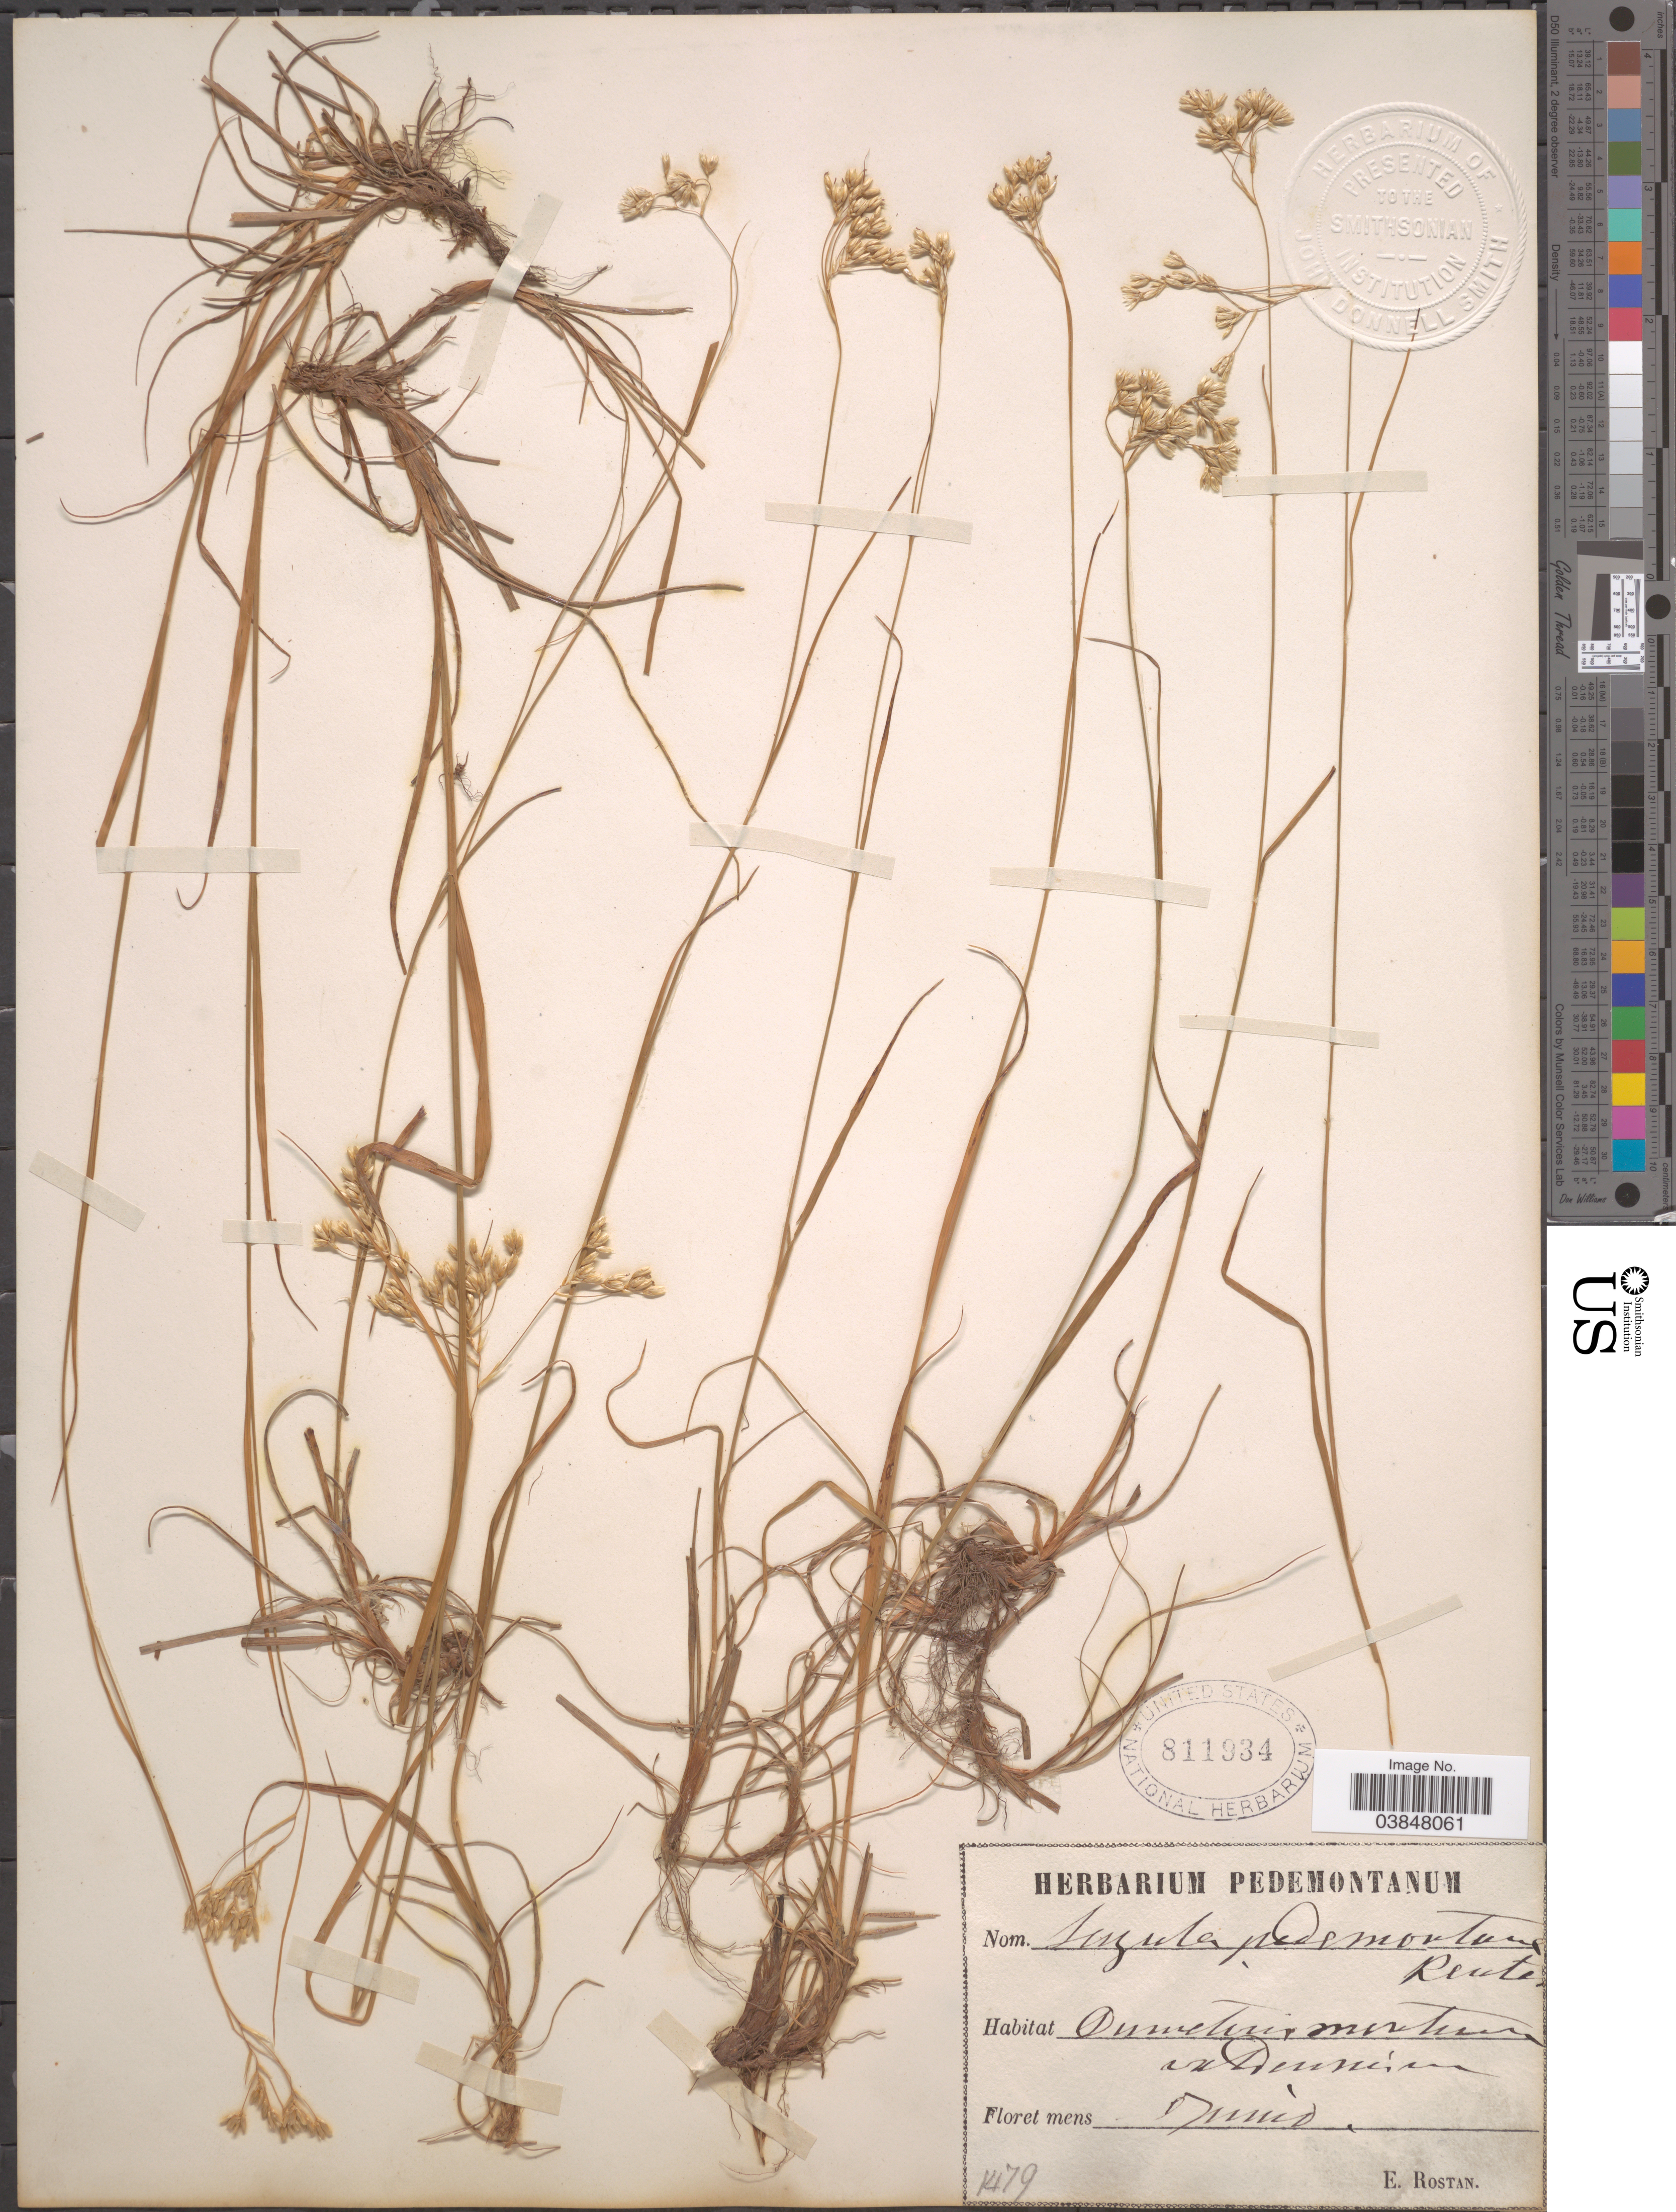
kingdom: Plantae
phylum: Tracheophyta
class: Liliopsida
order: Poales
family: Juncaceae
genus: Luzula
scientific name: Luzula pedemontana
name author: Boiss. & Reut.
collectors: E. Rostan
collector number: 1479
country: Italy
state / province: Piedmont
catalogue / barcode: US 811934